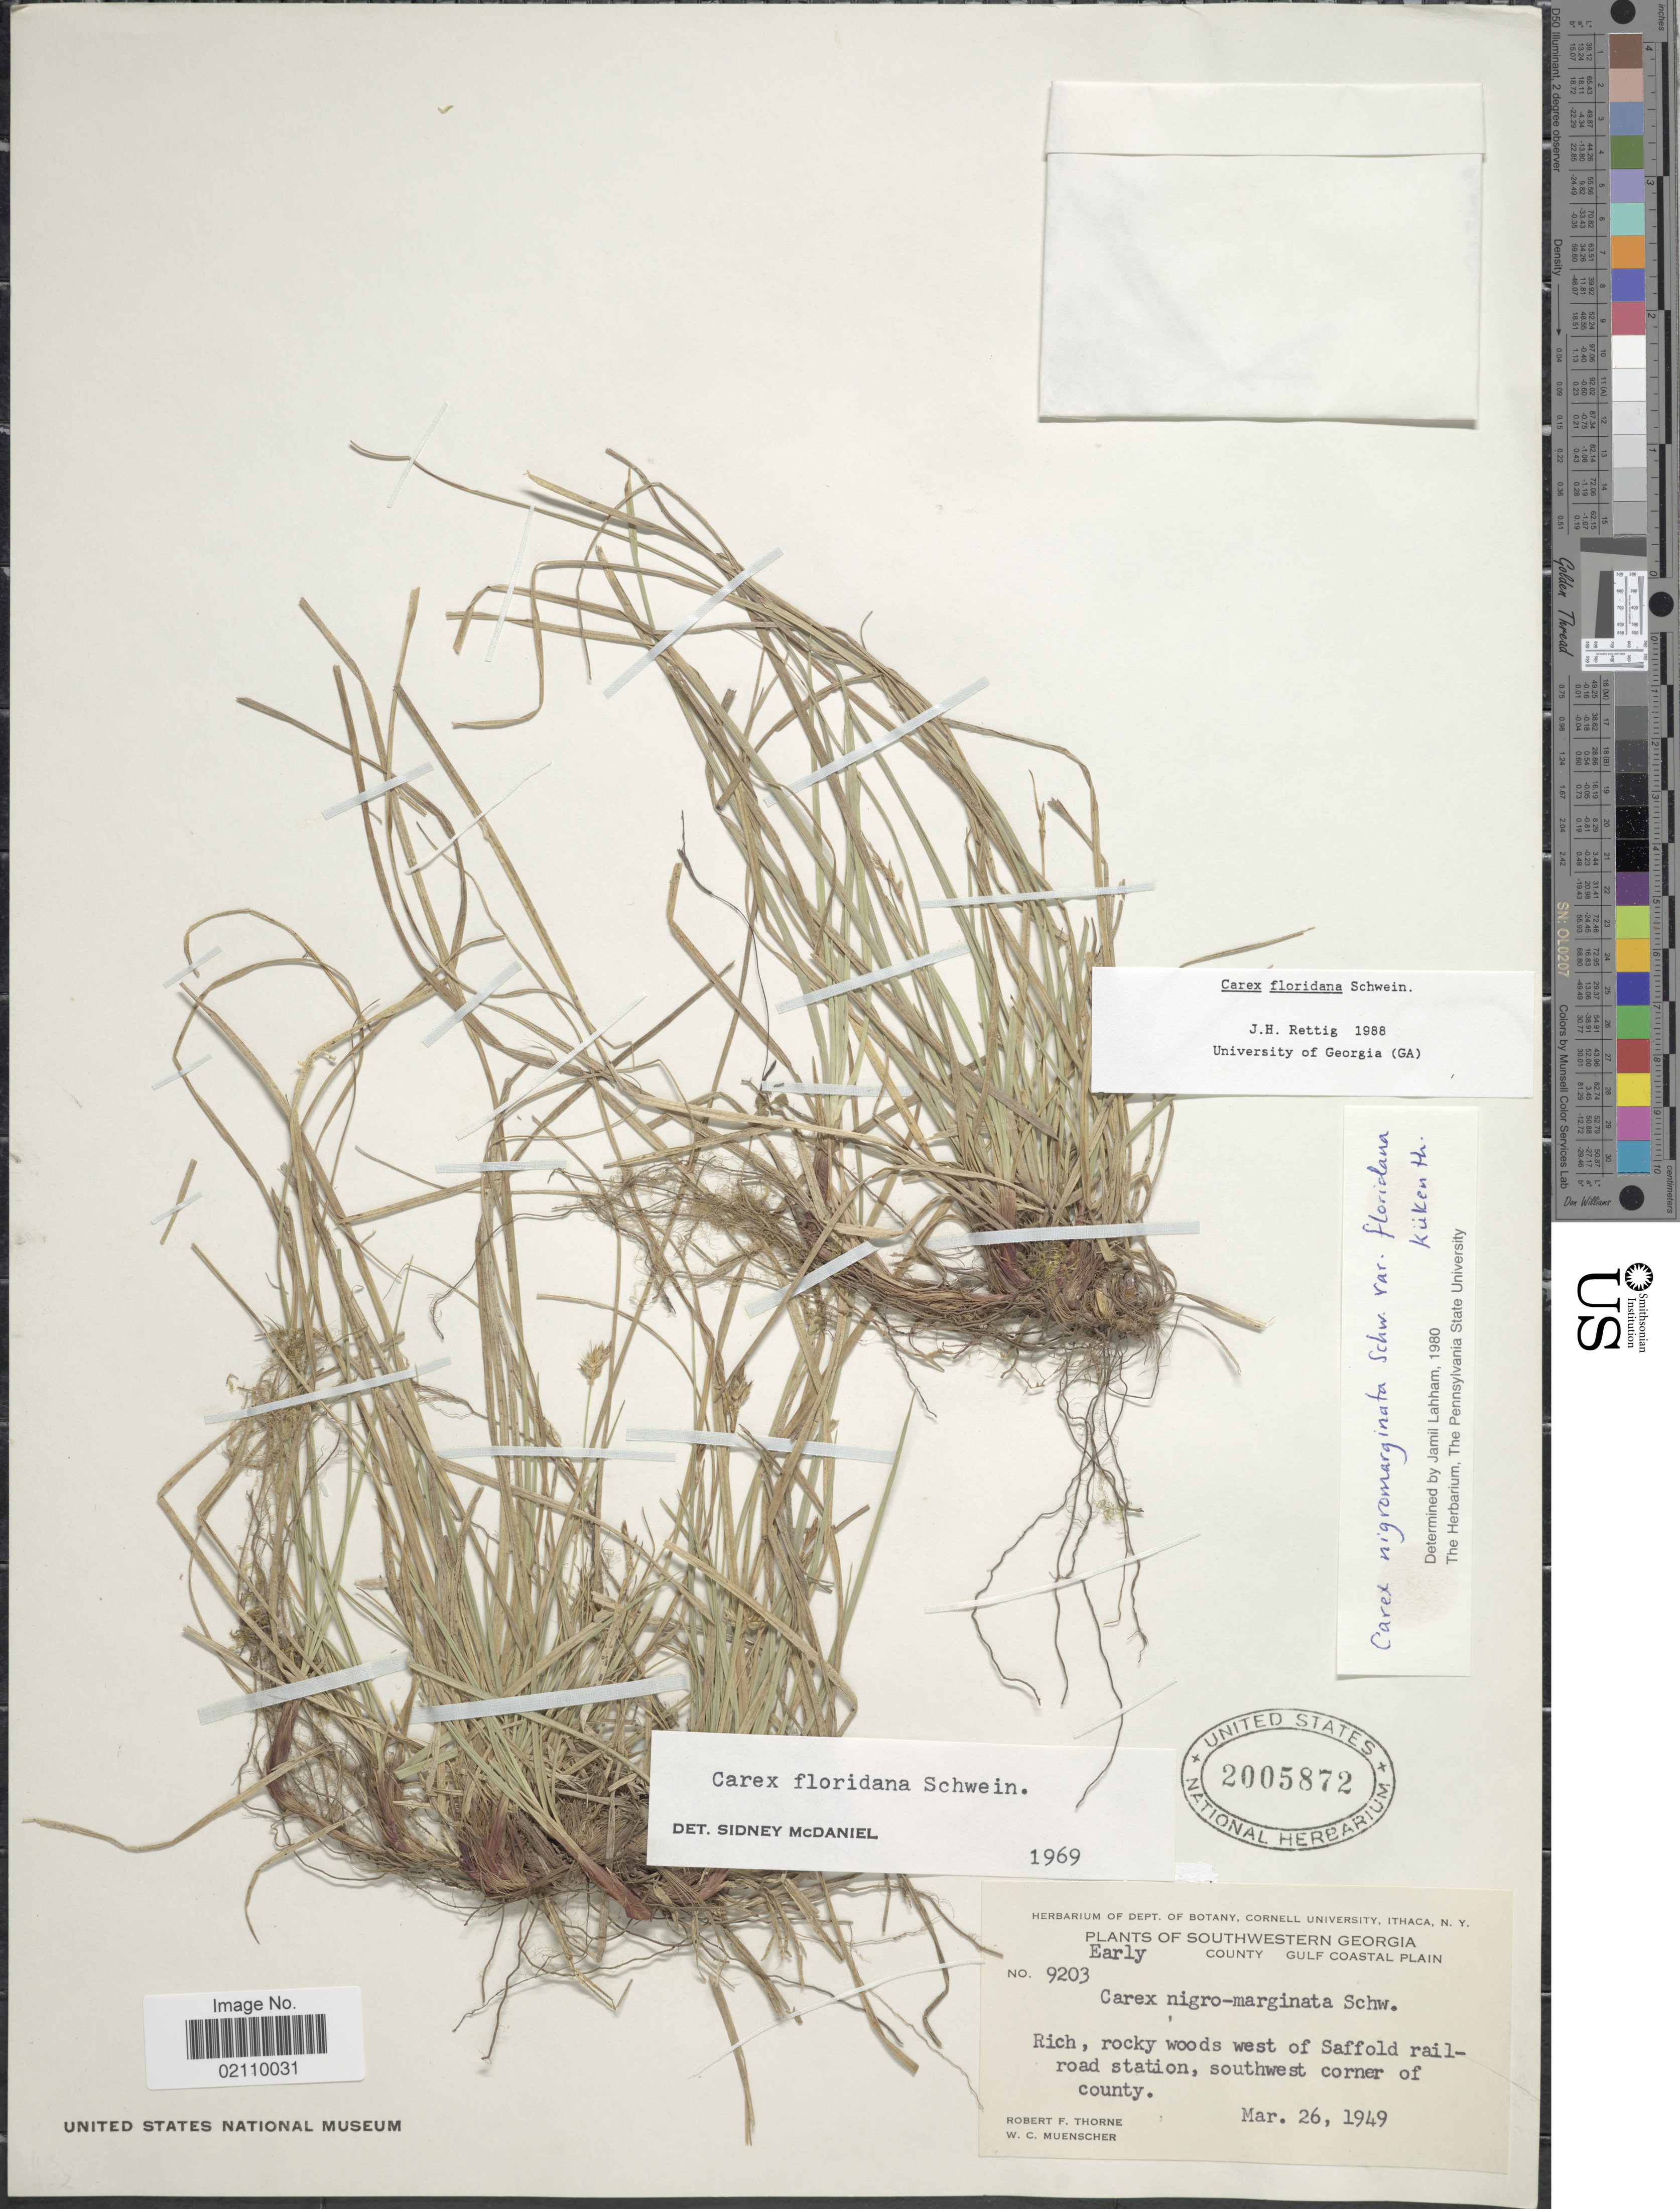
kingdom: Plantae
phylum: Tracheophyta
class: Liliopsida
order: Poales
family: Cyperaceae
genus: Carex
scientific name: Carex floridana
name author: Schwein.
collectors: R. F. Thorne & W. Muenscher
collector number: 9203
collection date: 1949-03-26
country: United States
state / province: Georgia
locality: Southwestern Georgia, Early County, Gulf Coastal Plain, rich, rocky woods west of Saffold railroad station, southwest corner of county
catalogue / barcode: US 2005872